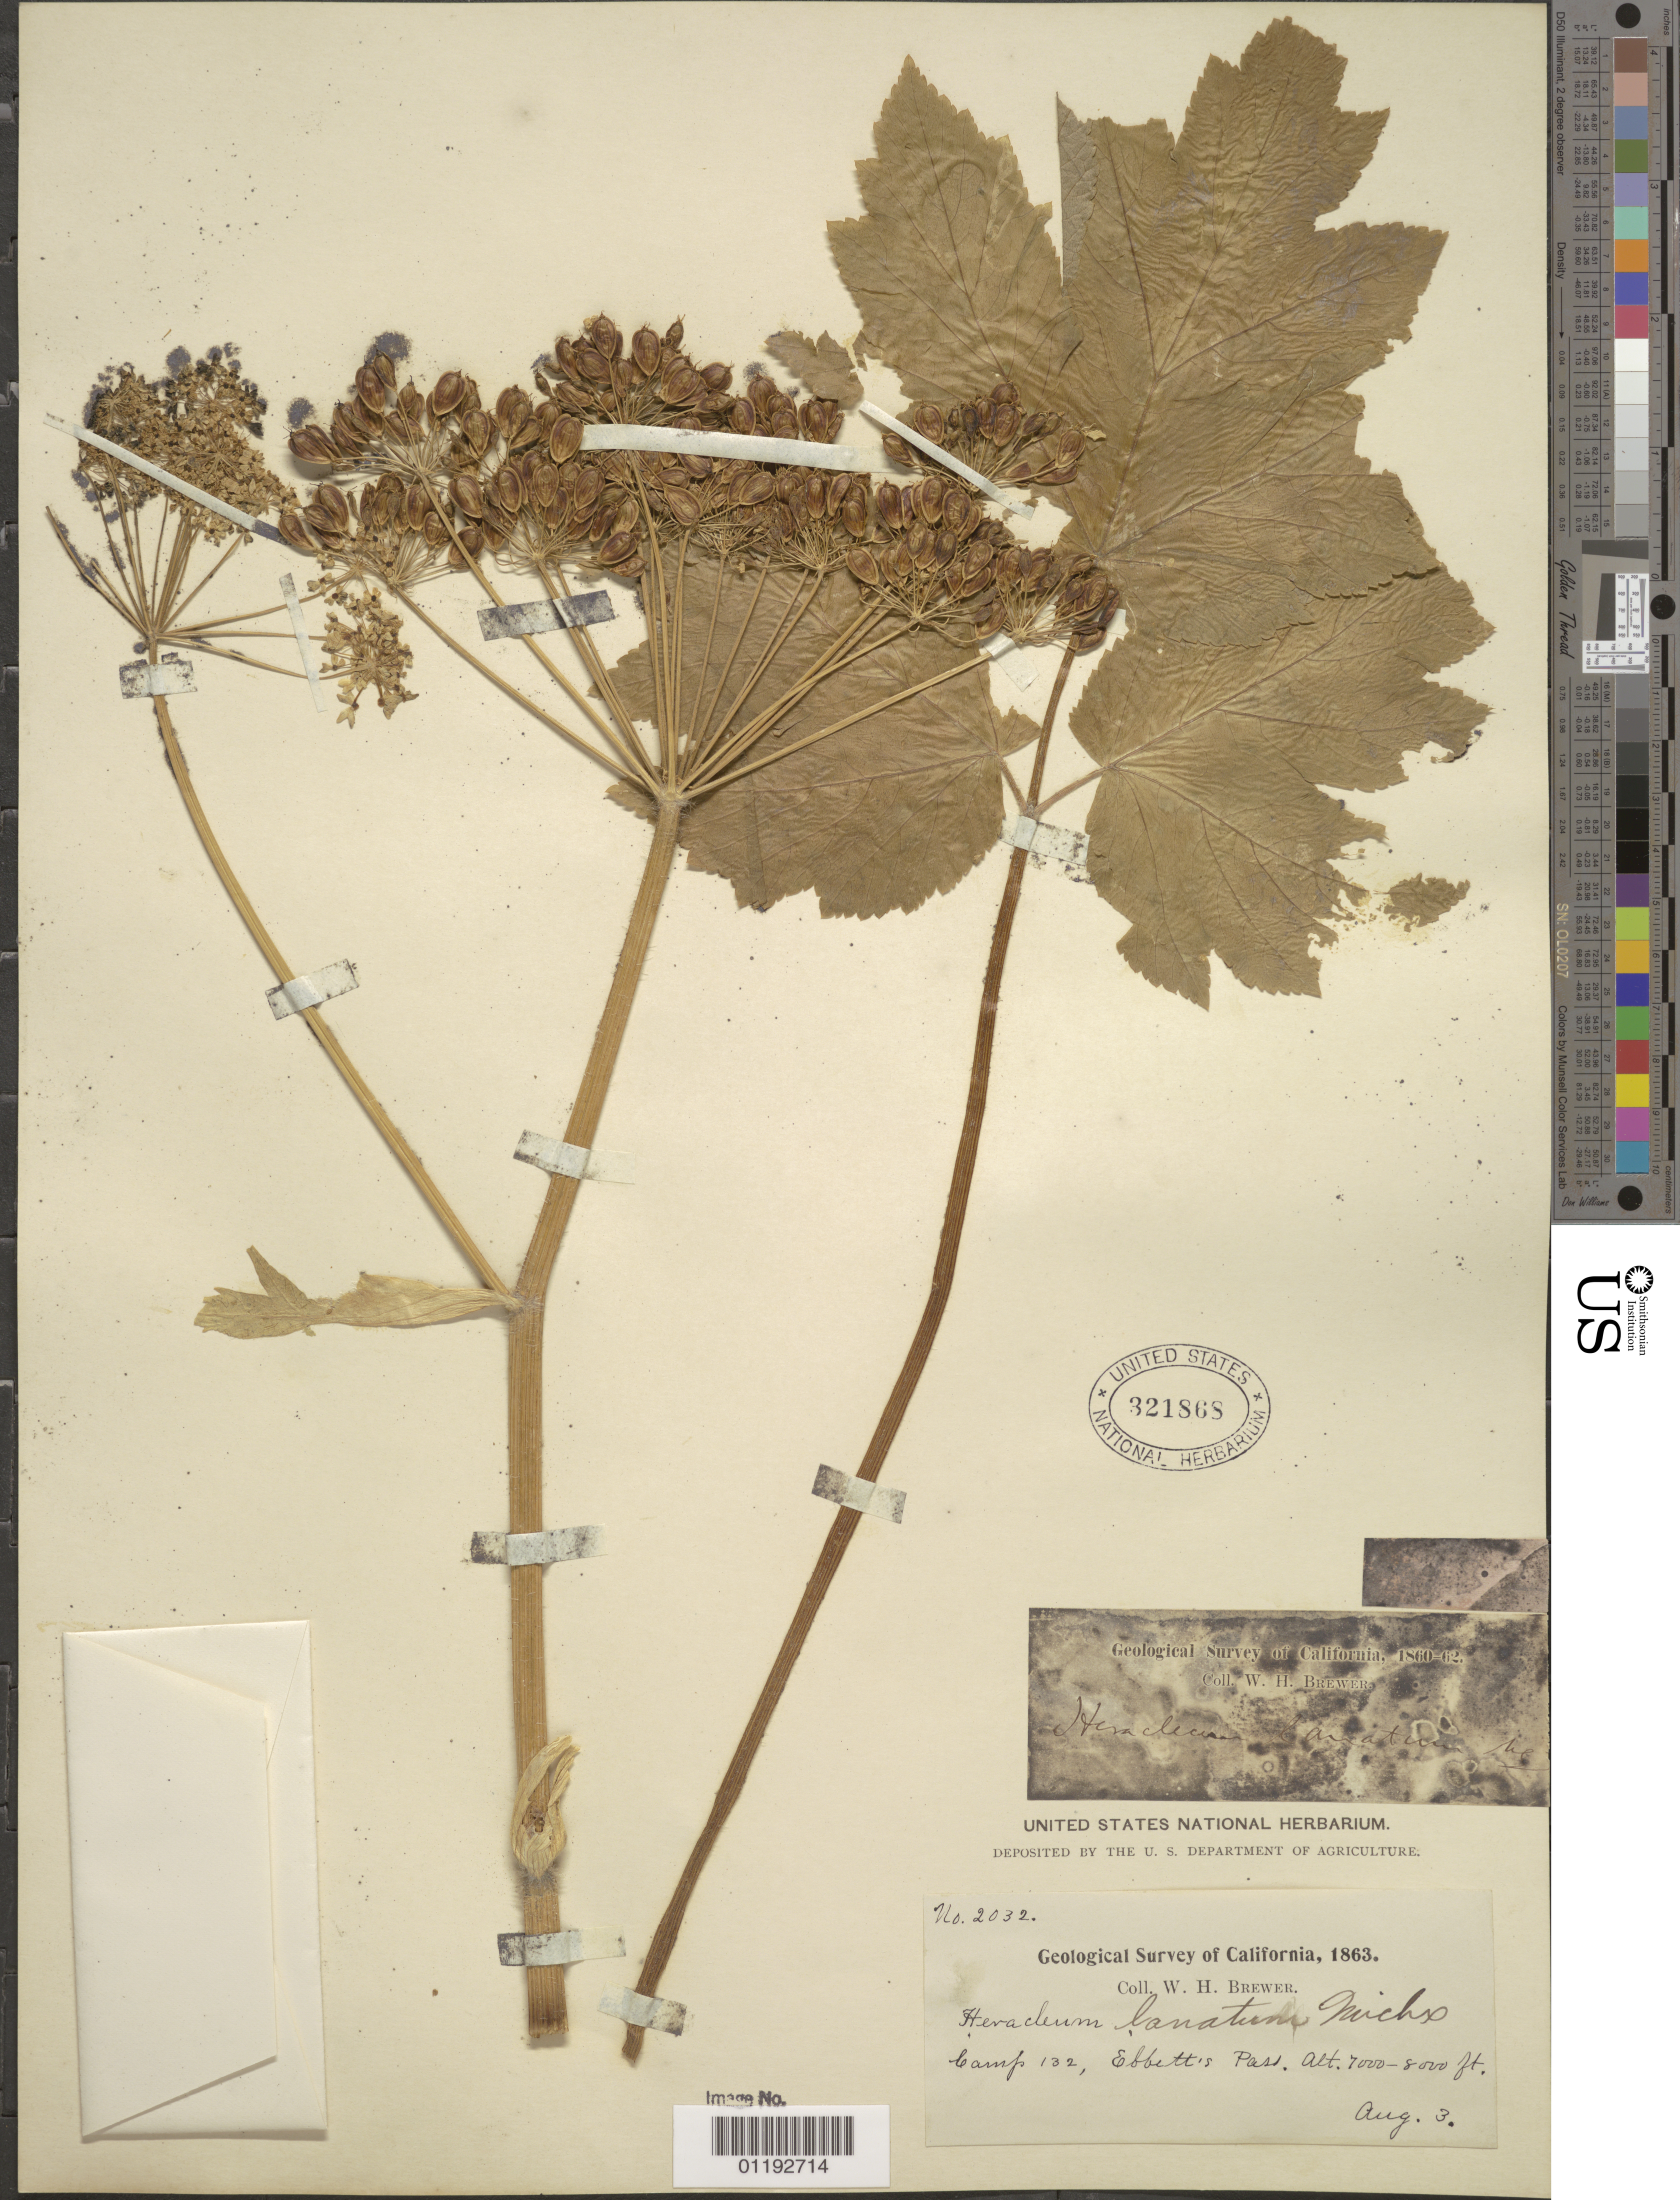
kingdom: Plantae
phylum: Tracheophyta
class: Magnoliopsida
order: Apiales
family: Apiaceae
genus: Heracleum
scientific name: Heracleum lanatum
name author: Michx.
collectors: W. H. Brewer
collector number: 2032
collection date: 1863-08-03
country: United States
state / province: California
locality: Camp 132, Ebbett's Pass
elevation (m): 2134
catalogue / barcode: US 321868